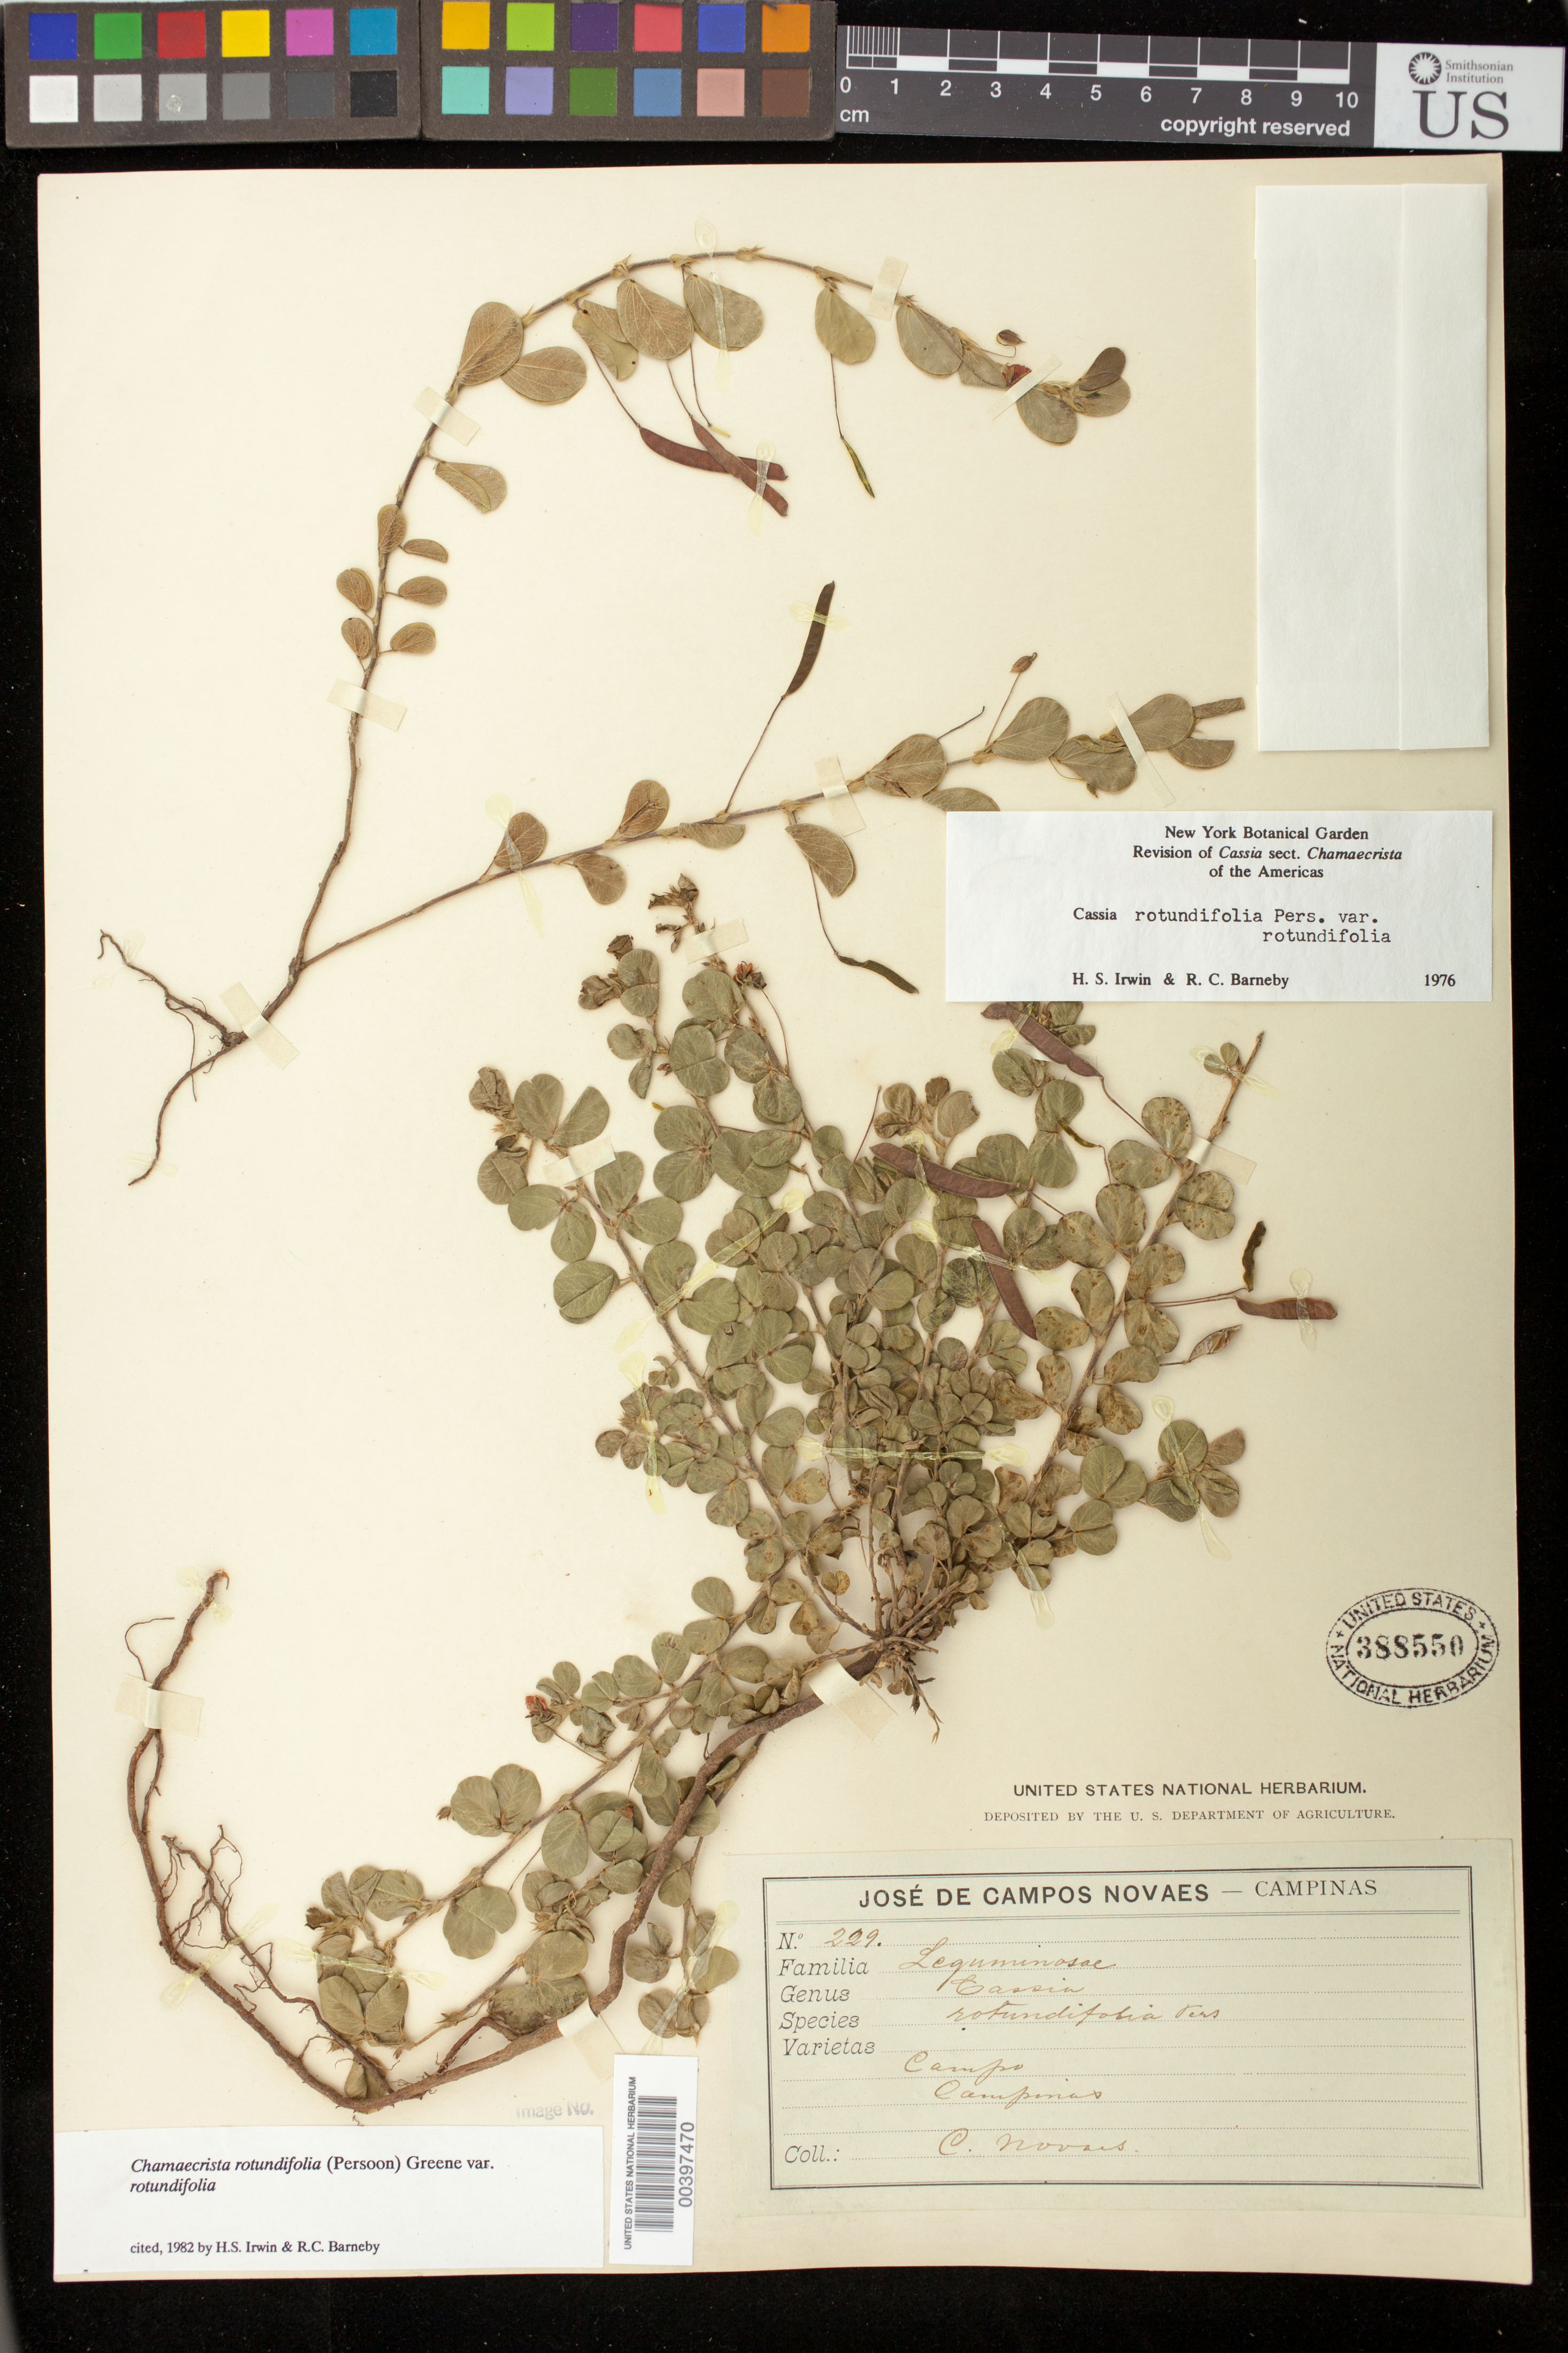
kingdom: Plantae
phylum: Tracheophyta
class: Magnoliopsida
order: Fabales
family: Fabaceae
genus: Chamaecrista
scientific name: Chamaecrista rotundifolia var. rotundifolia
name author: (Pers.) Greene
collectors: J. de Campos Novães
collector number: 229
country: Brazil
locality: Campinas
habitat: Campo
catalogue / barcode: US 388550